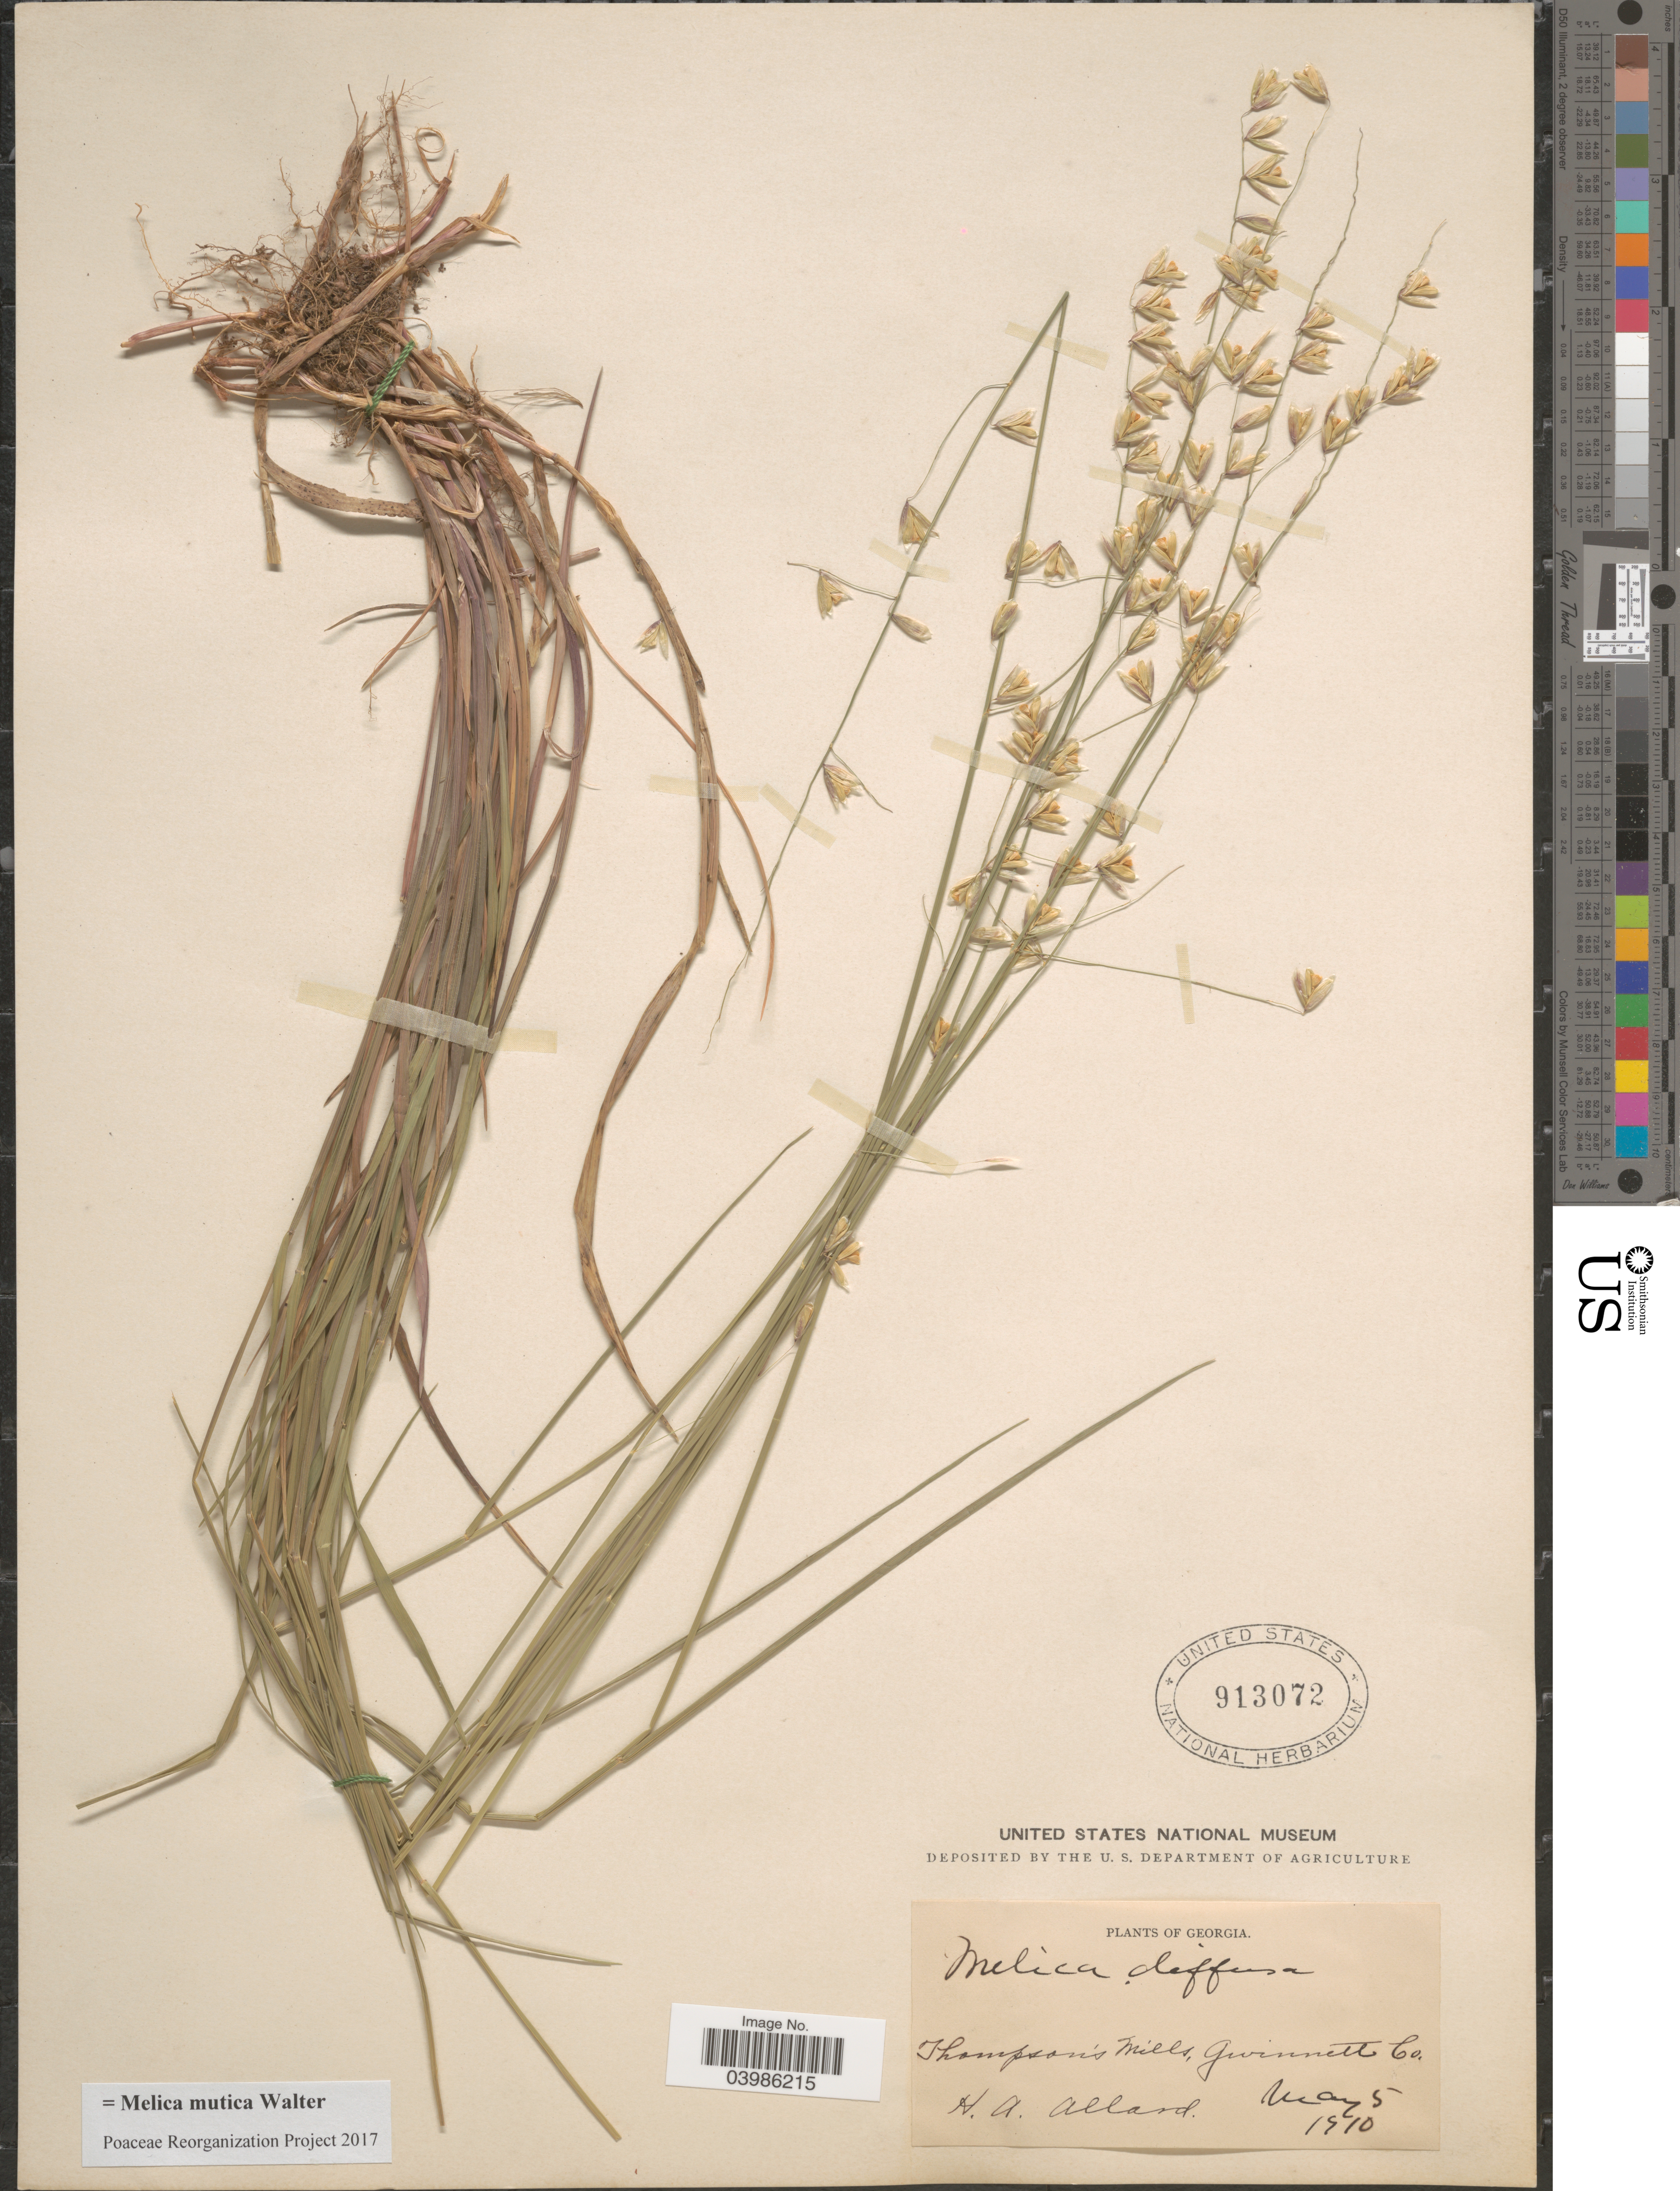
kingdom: Plantae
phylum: Tracheophyta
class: Liliopsida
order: Poales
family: Poaceae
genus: Melica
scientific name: Melica mutica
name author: Walter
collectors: H. A. Allard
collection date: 1910-05-05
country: United States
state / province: Georgia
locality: Thompson's Mills, Gwinnett Co.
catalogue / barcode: US 913072